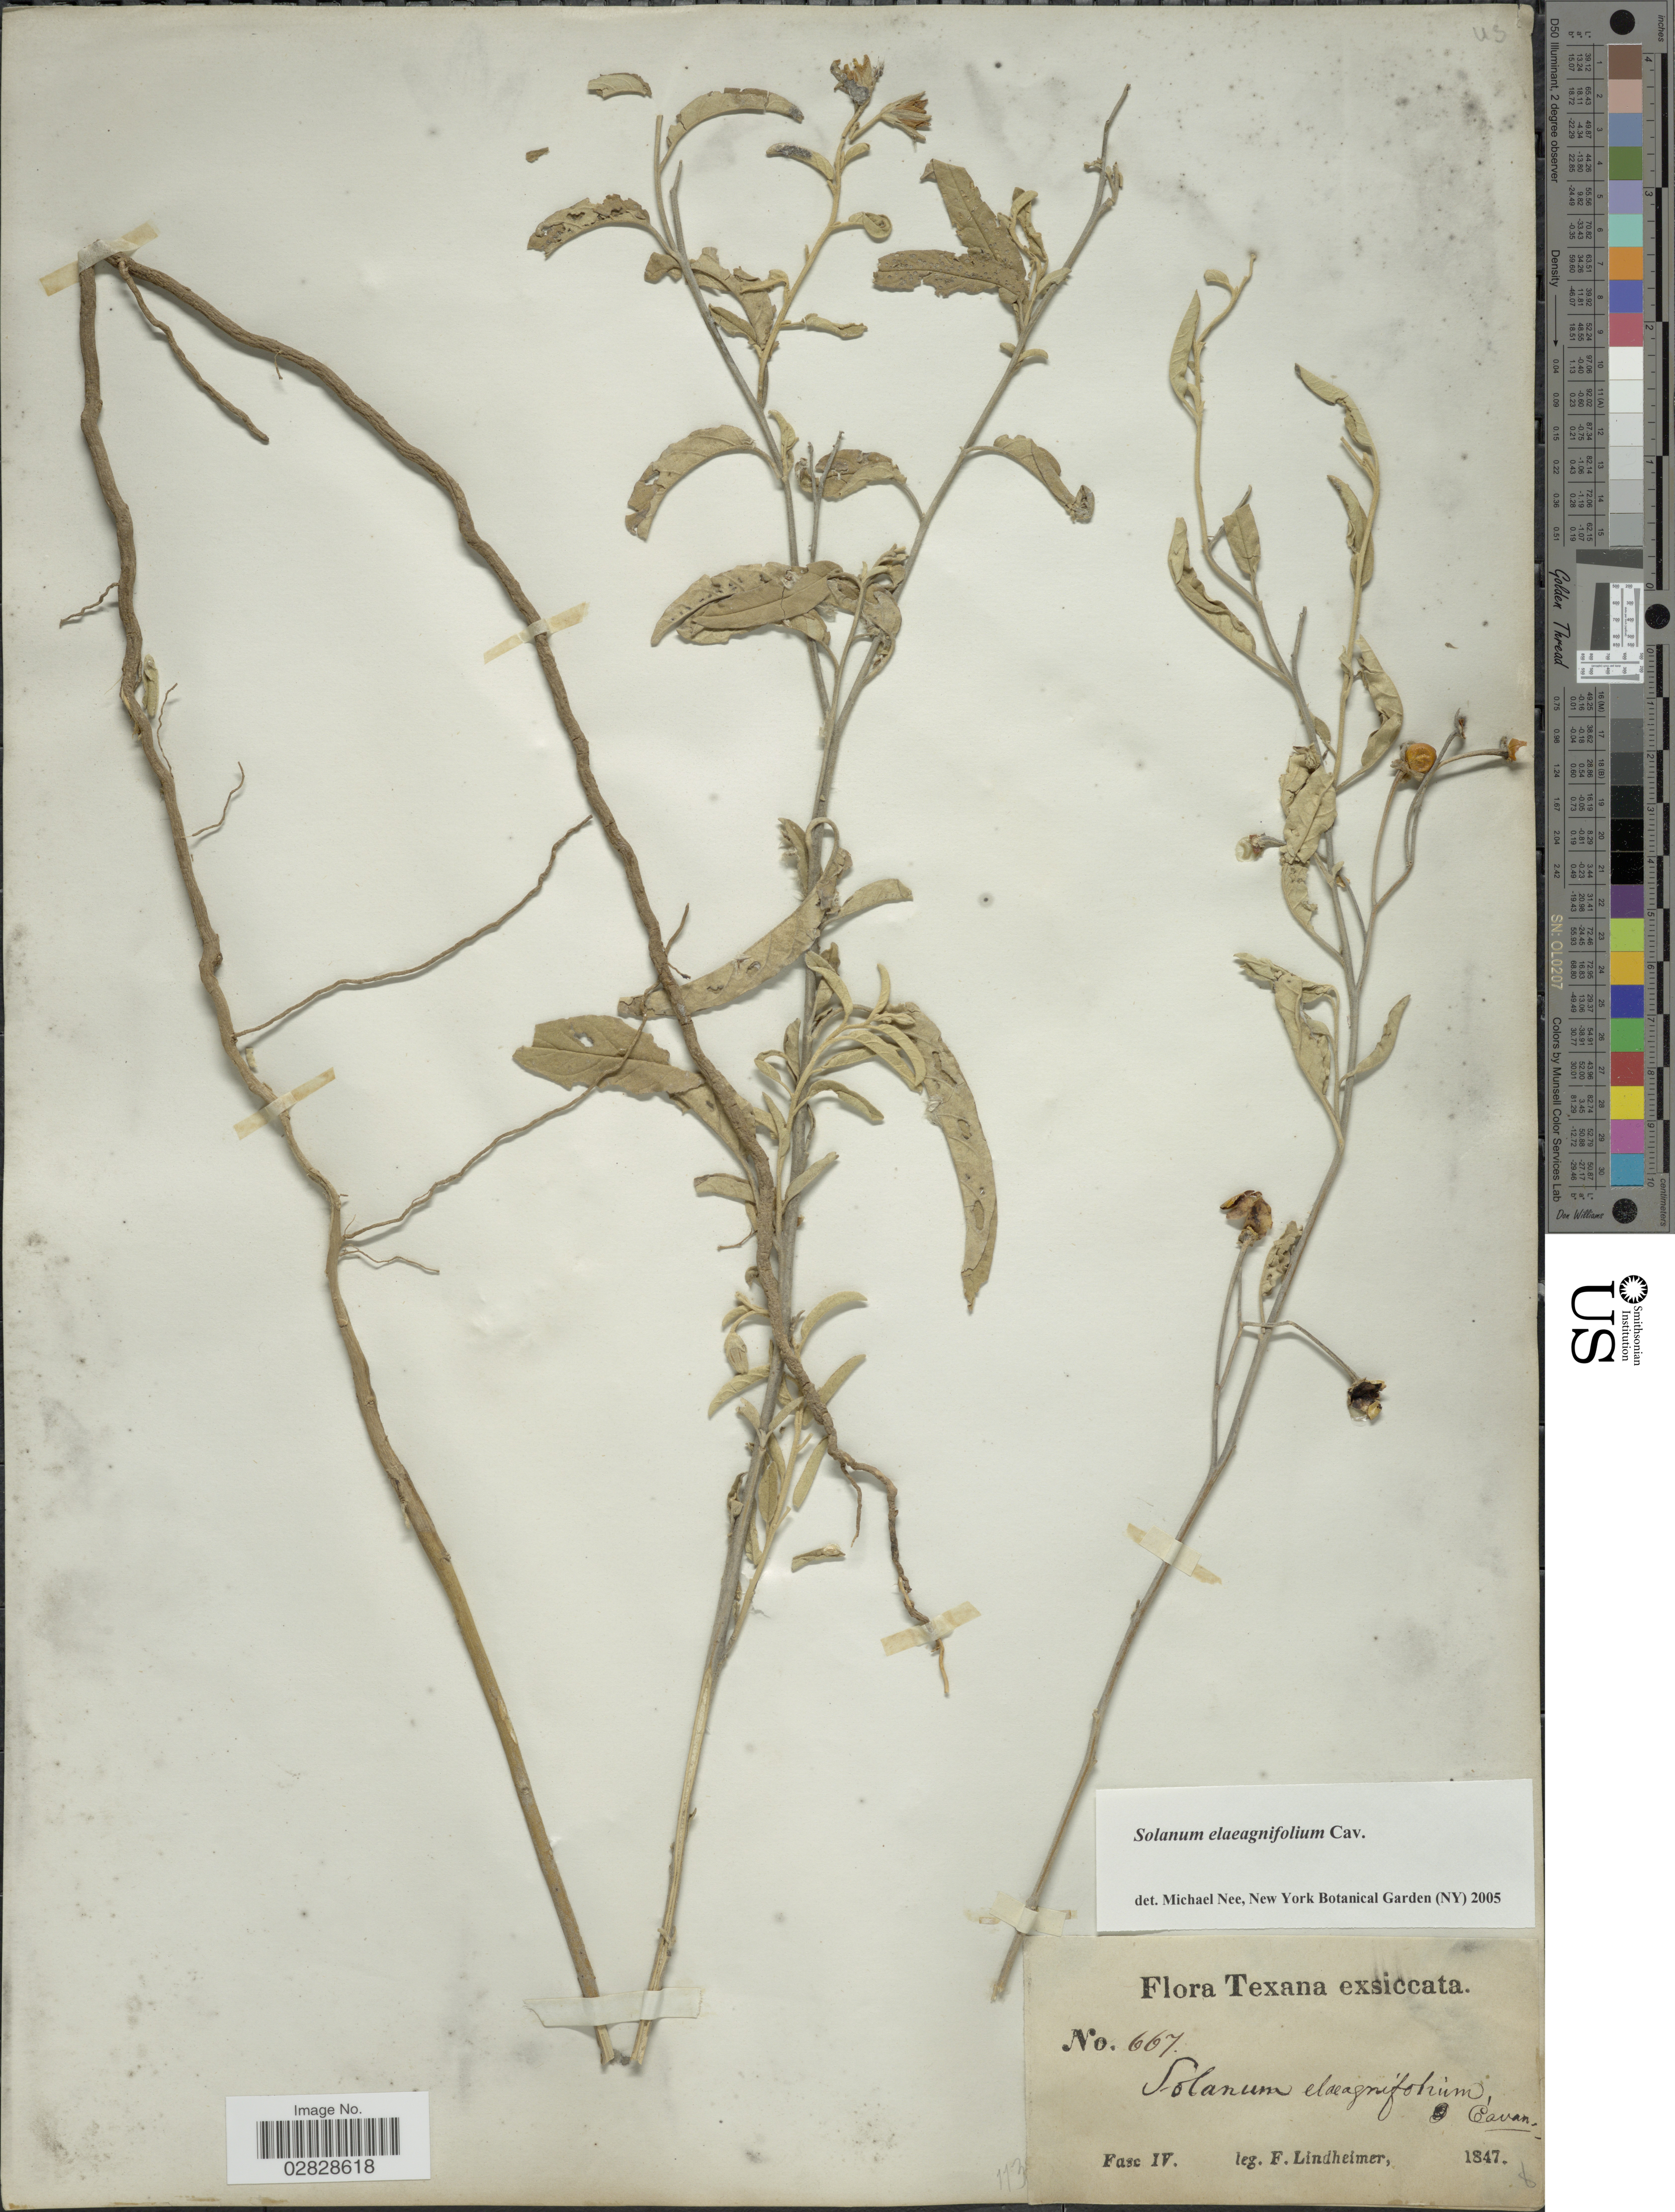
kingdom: Plantae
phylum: Tracheophyta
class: Magnoliopsida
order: Solanales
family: Solanaceae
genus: Solanum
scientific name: Solanum elaeagnifolium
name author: Cav.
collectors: F. Lindheimer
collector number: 667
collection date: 1847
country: United States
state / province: Texas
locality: Fasc IV. [unsure placement]